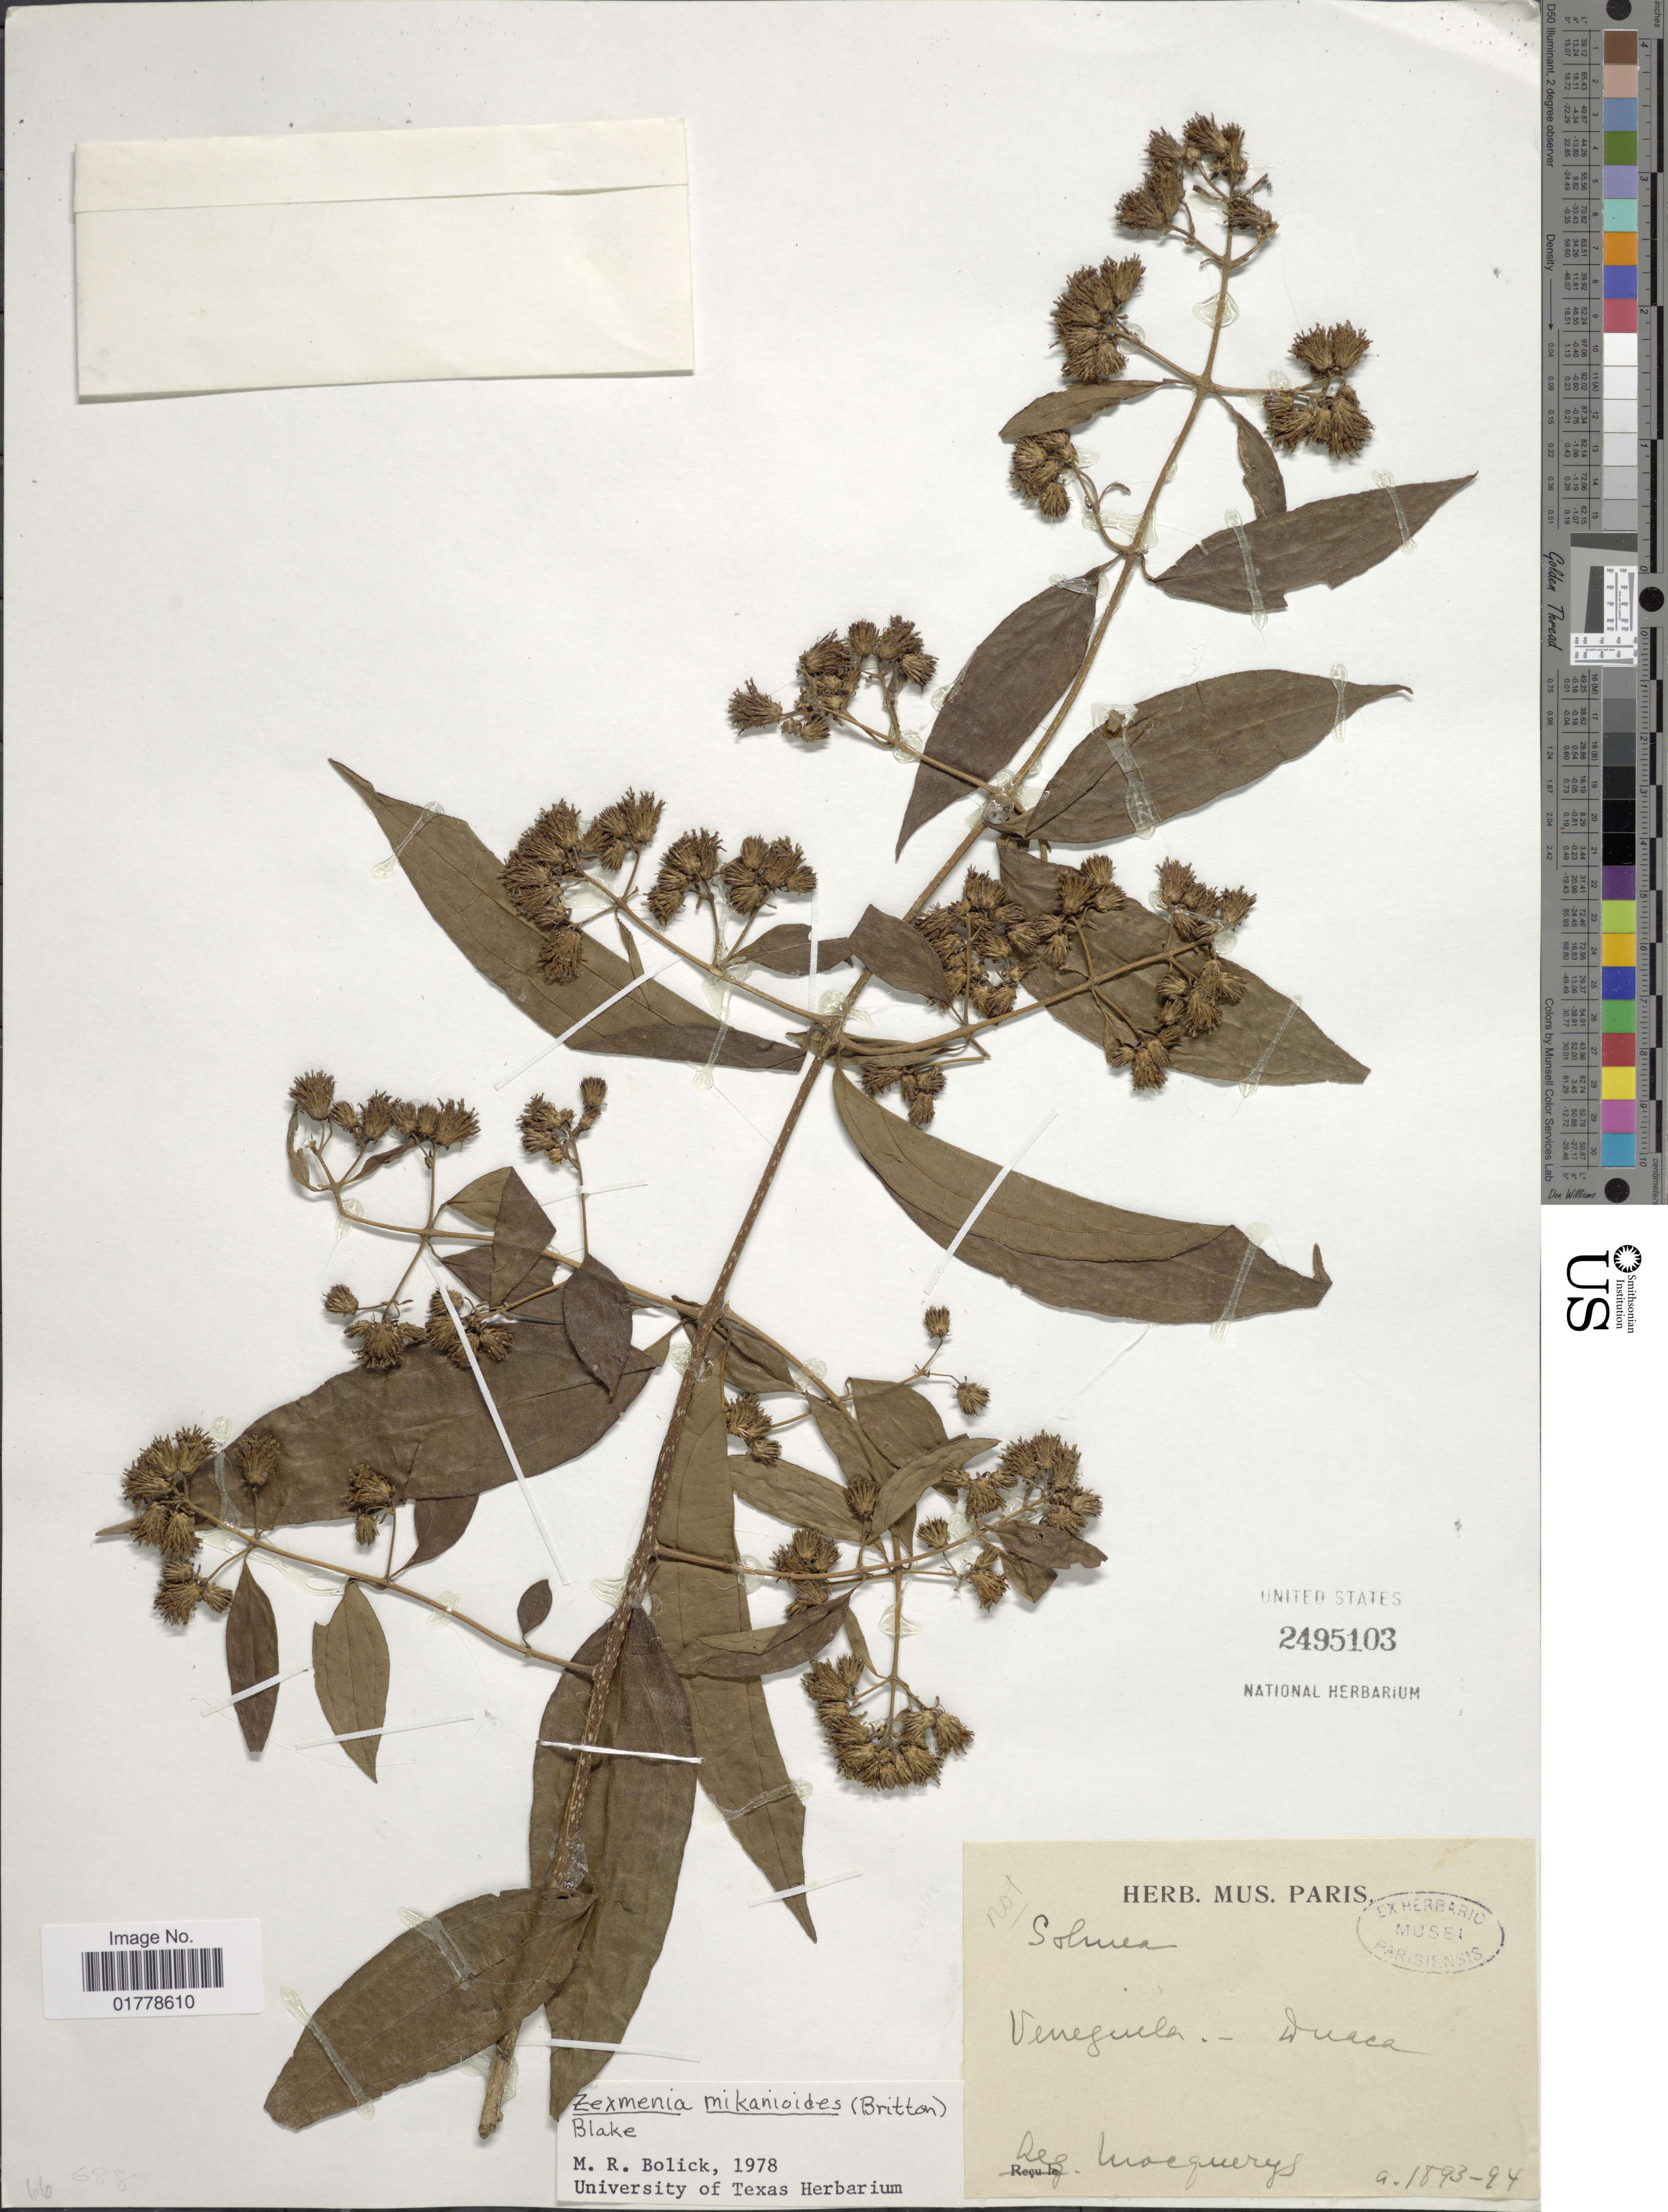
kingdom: Plantae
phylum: Tracheophyta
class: Magnoliopsida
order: Asterales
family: Asteraceae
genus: Oblivia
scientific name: Oblivia mikanioides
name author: (Britton) Strother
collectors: A. Mocquerys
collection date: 1893/1894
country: Venezuela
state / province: Lara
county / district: Crespo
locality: Duaca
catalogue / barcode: US 2495103